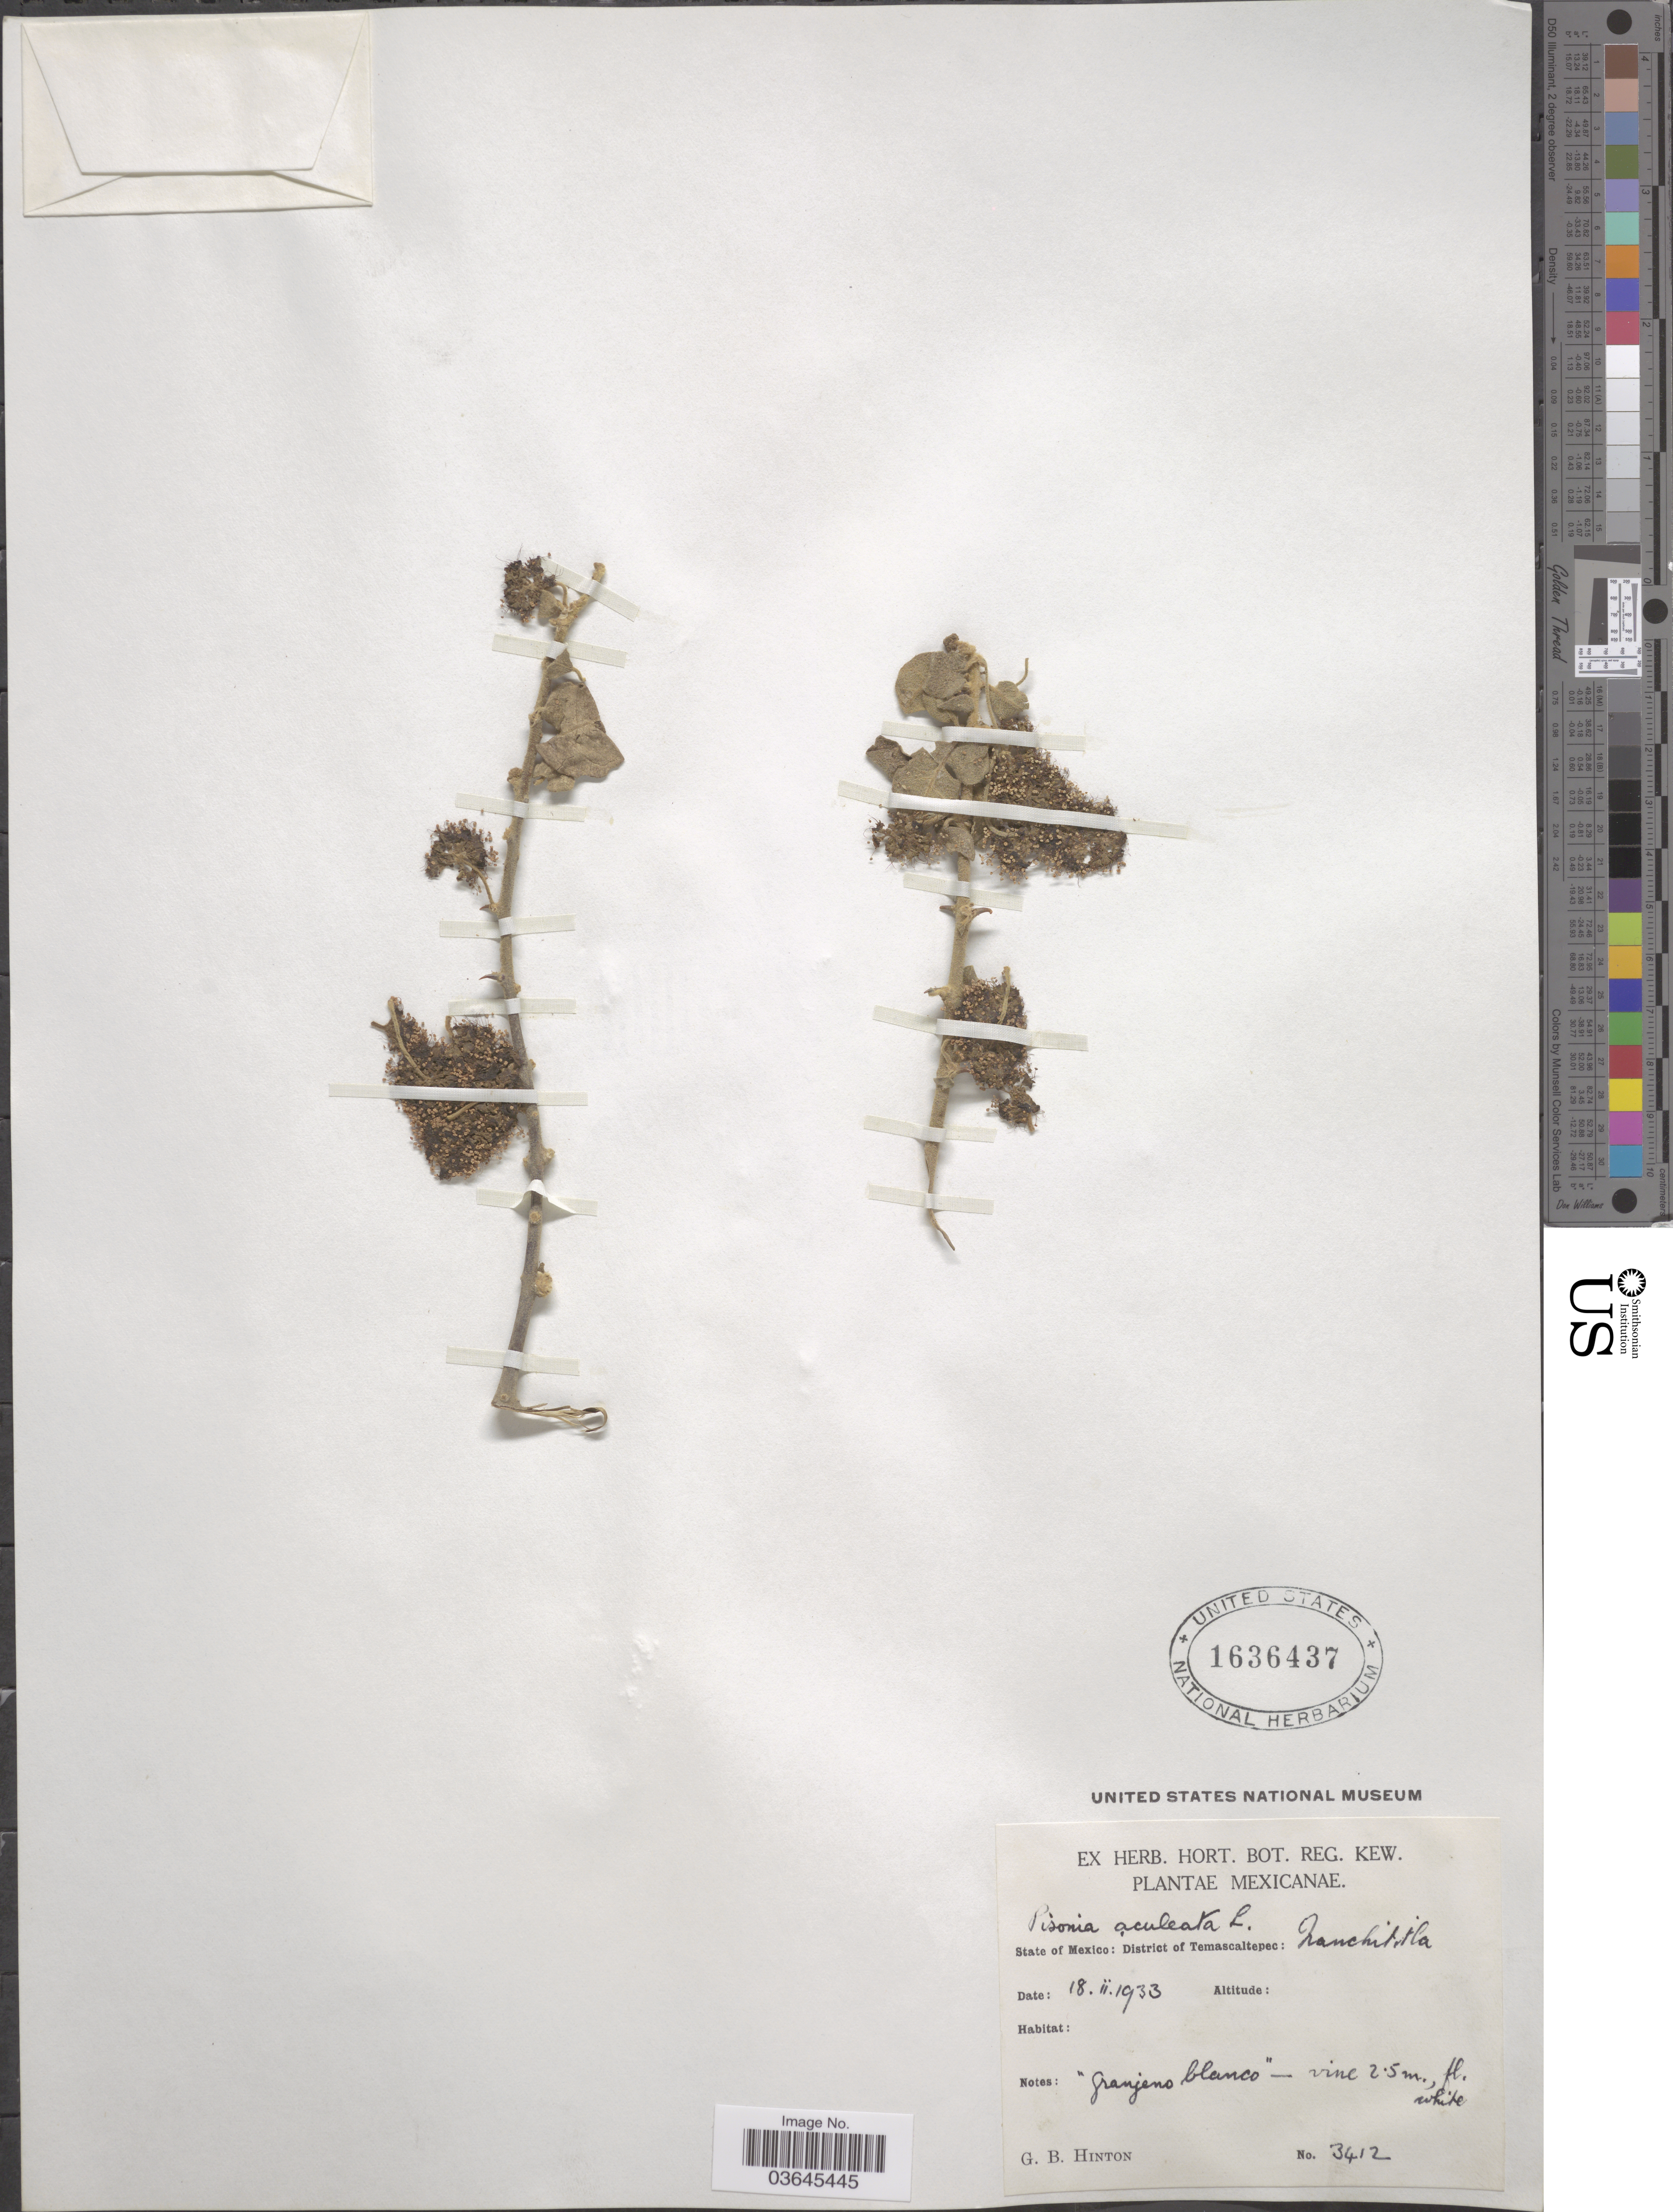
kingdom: Plantae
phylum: Tracheophyta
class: Magnoliopsida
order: Caryophyllales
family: Nyctaginaceae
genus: Pisonia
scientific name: Pisonia aculeata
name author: L.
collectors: G. B. Hinton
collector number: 3412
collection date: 1933-02-18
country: Mexico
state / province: México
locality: District of Temascaltepec: Nanchititla.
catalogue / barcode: US 1636437